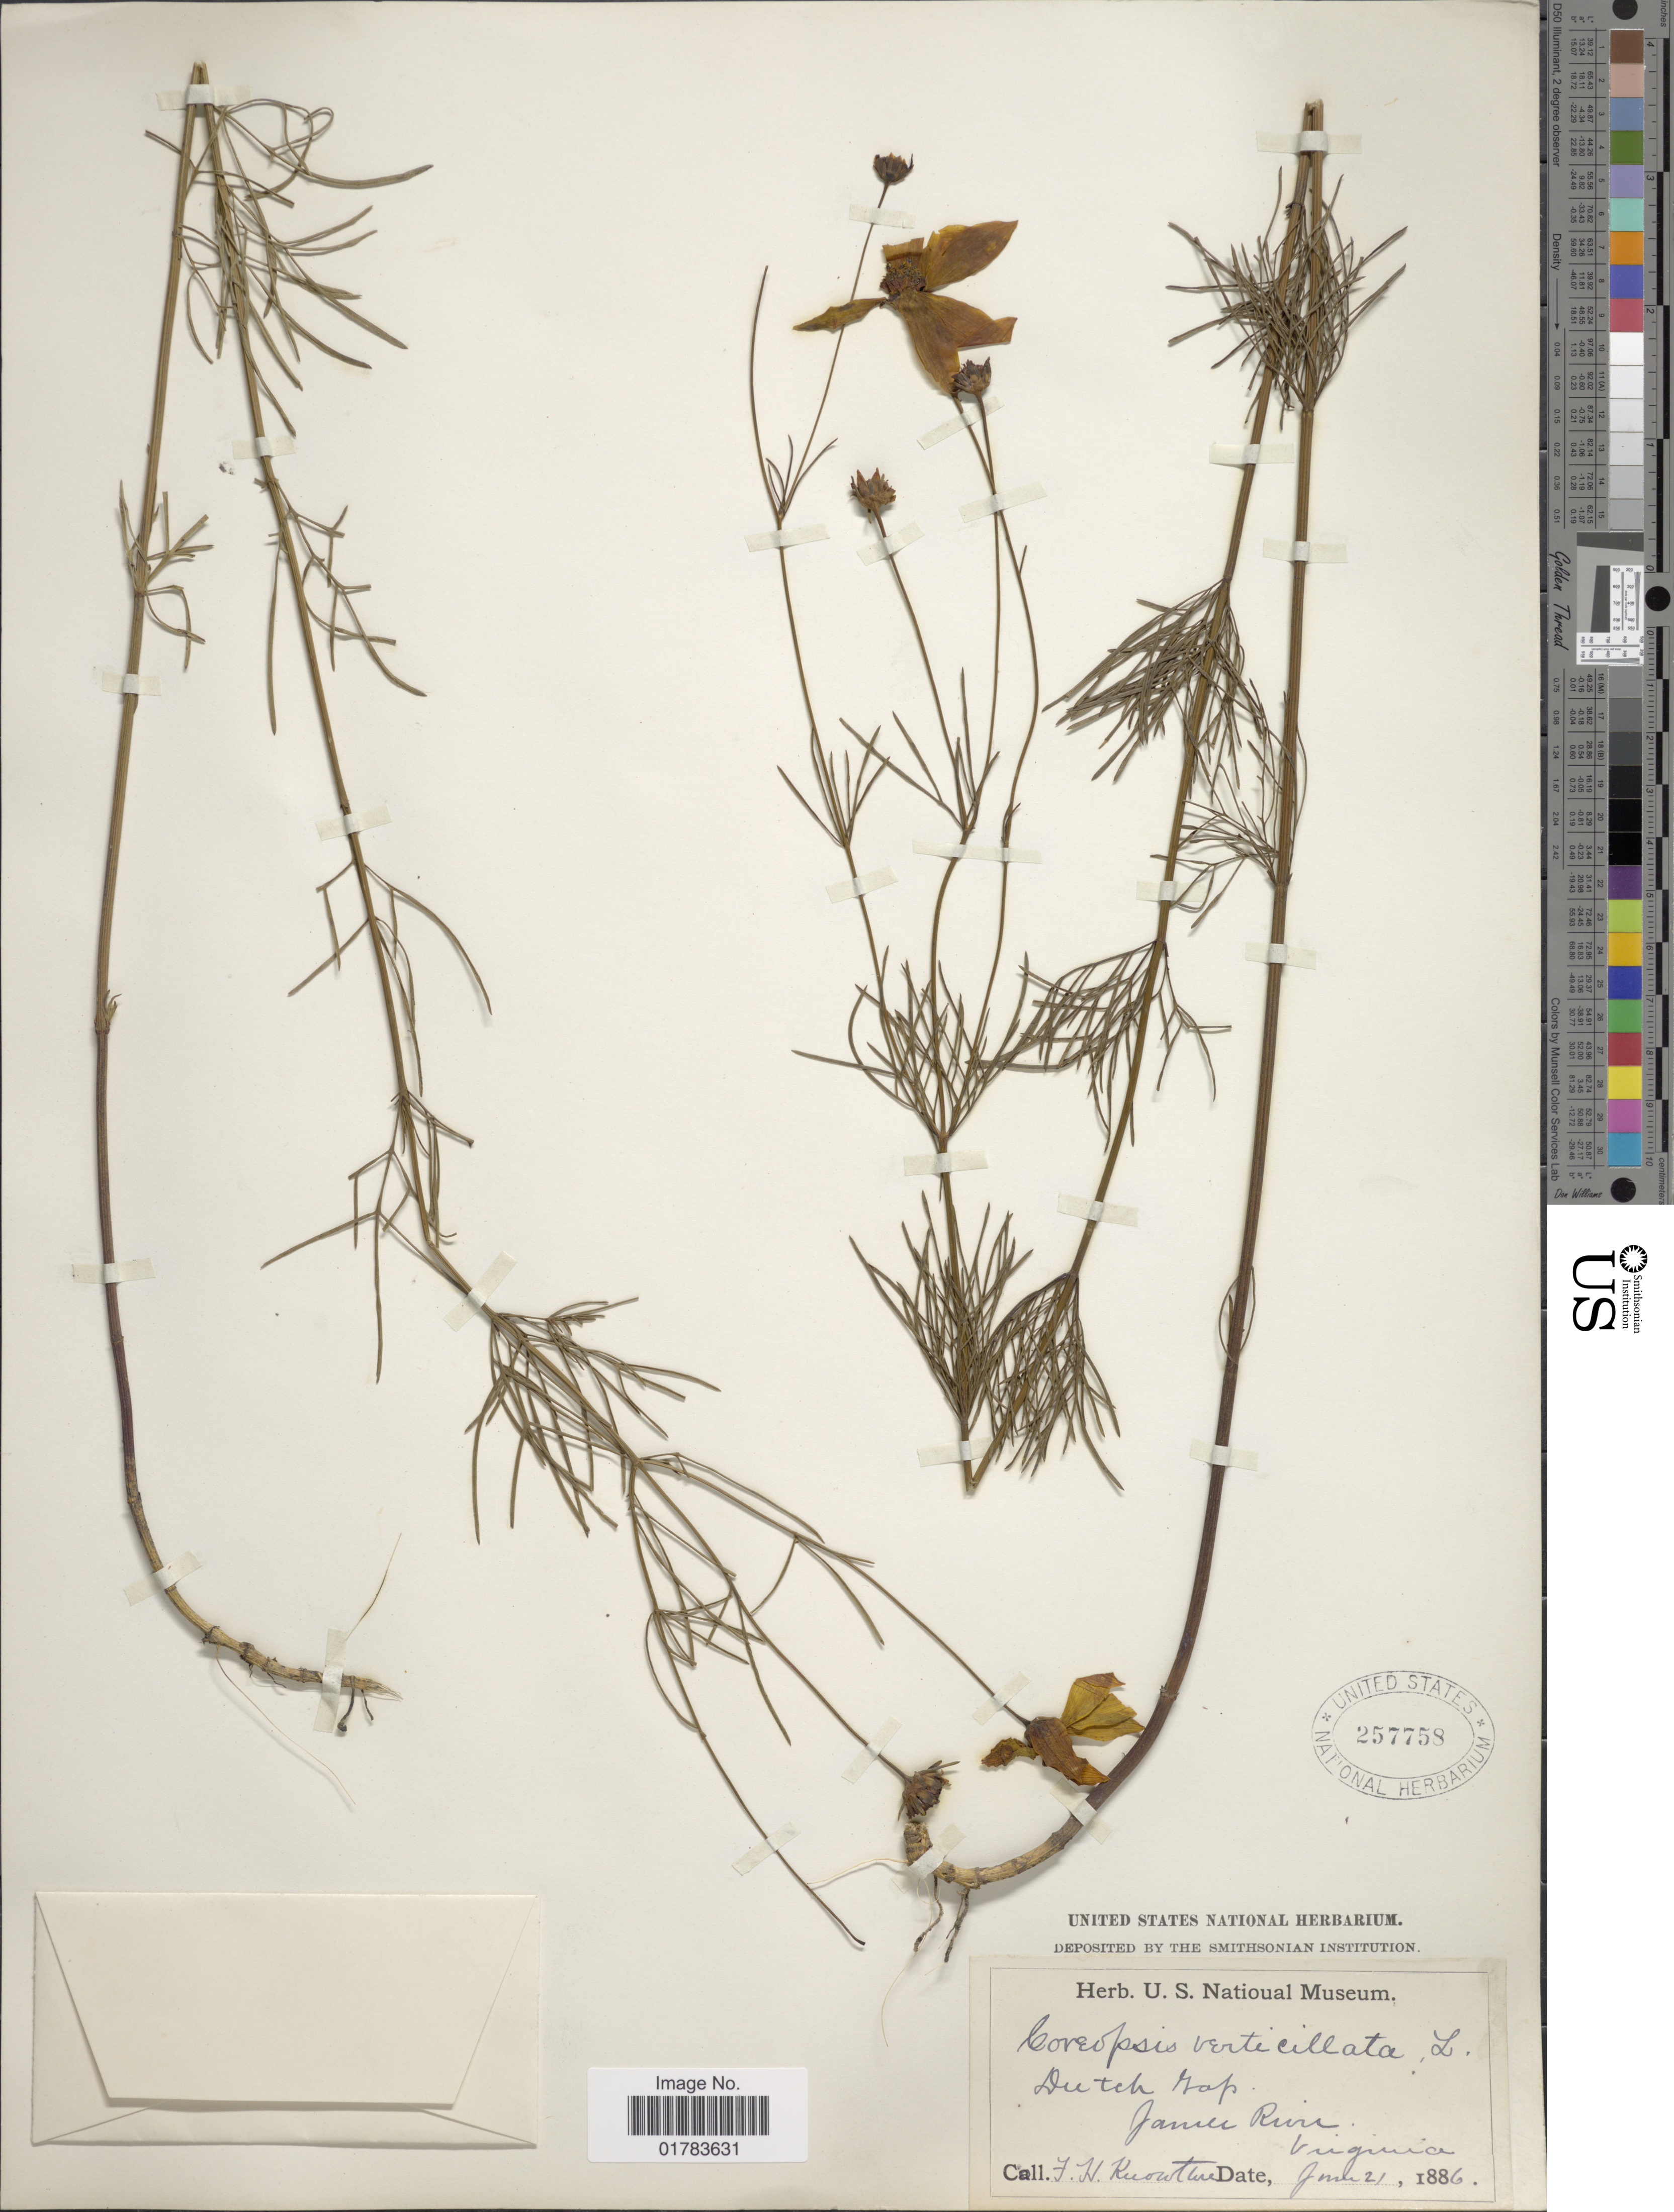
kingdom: Plantae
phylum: Tracheophyta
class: Magnoliopsida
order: Asterales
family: Asteraceae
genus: Coreopsis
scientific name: Coreopsis verticillata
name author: L.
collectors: F. Knowture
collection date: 1886-06-21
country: United States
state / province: Virginia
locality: James River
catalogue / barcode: US 257758